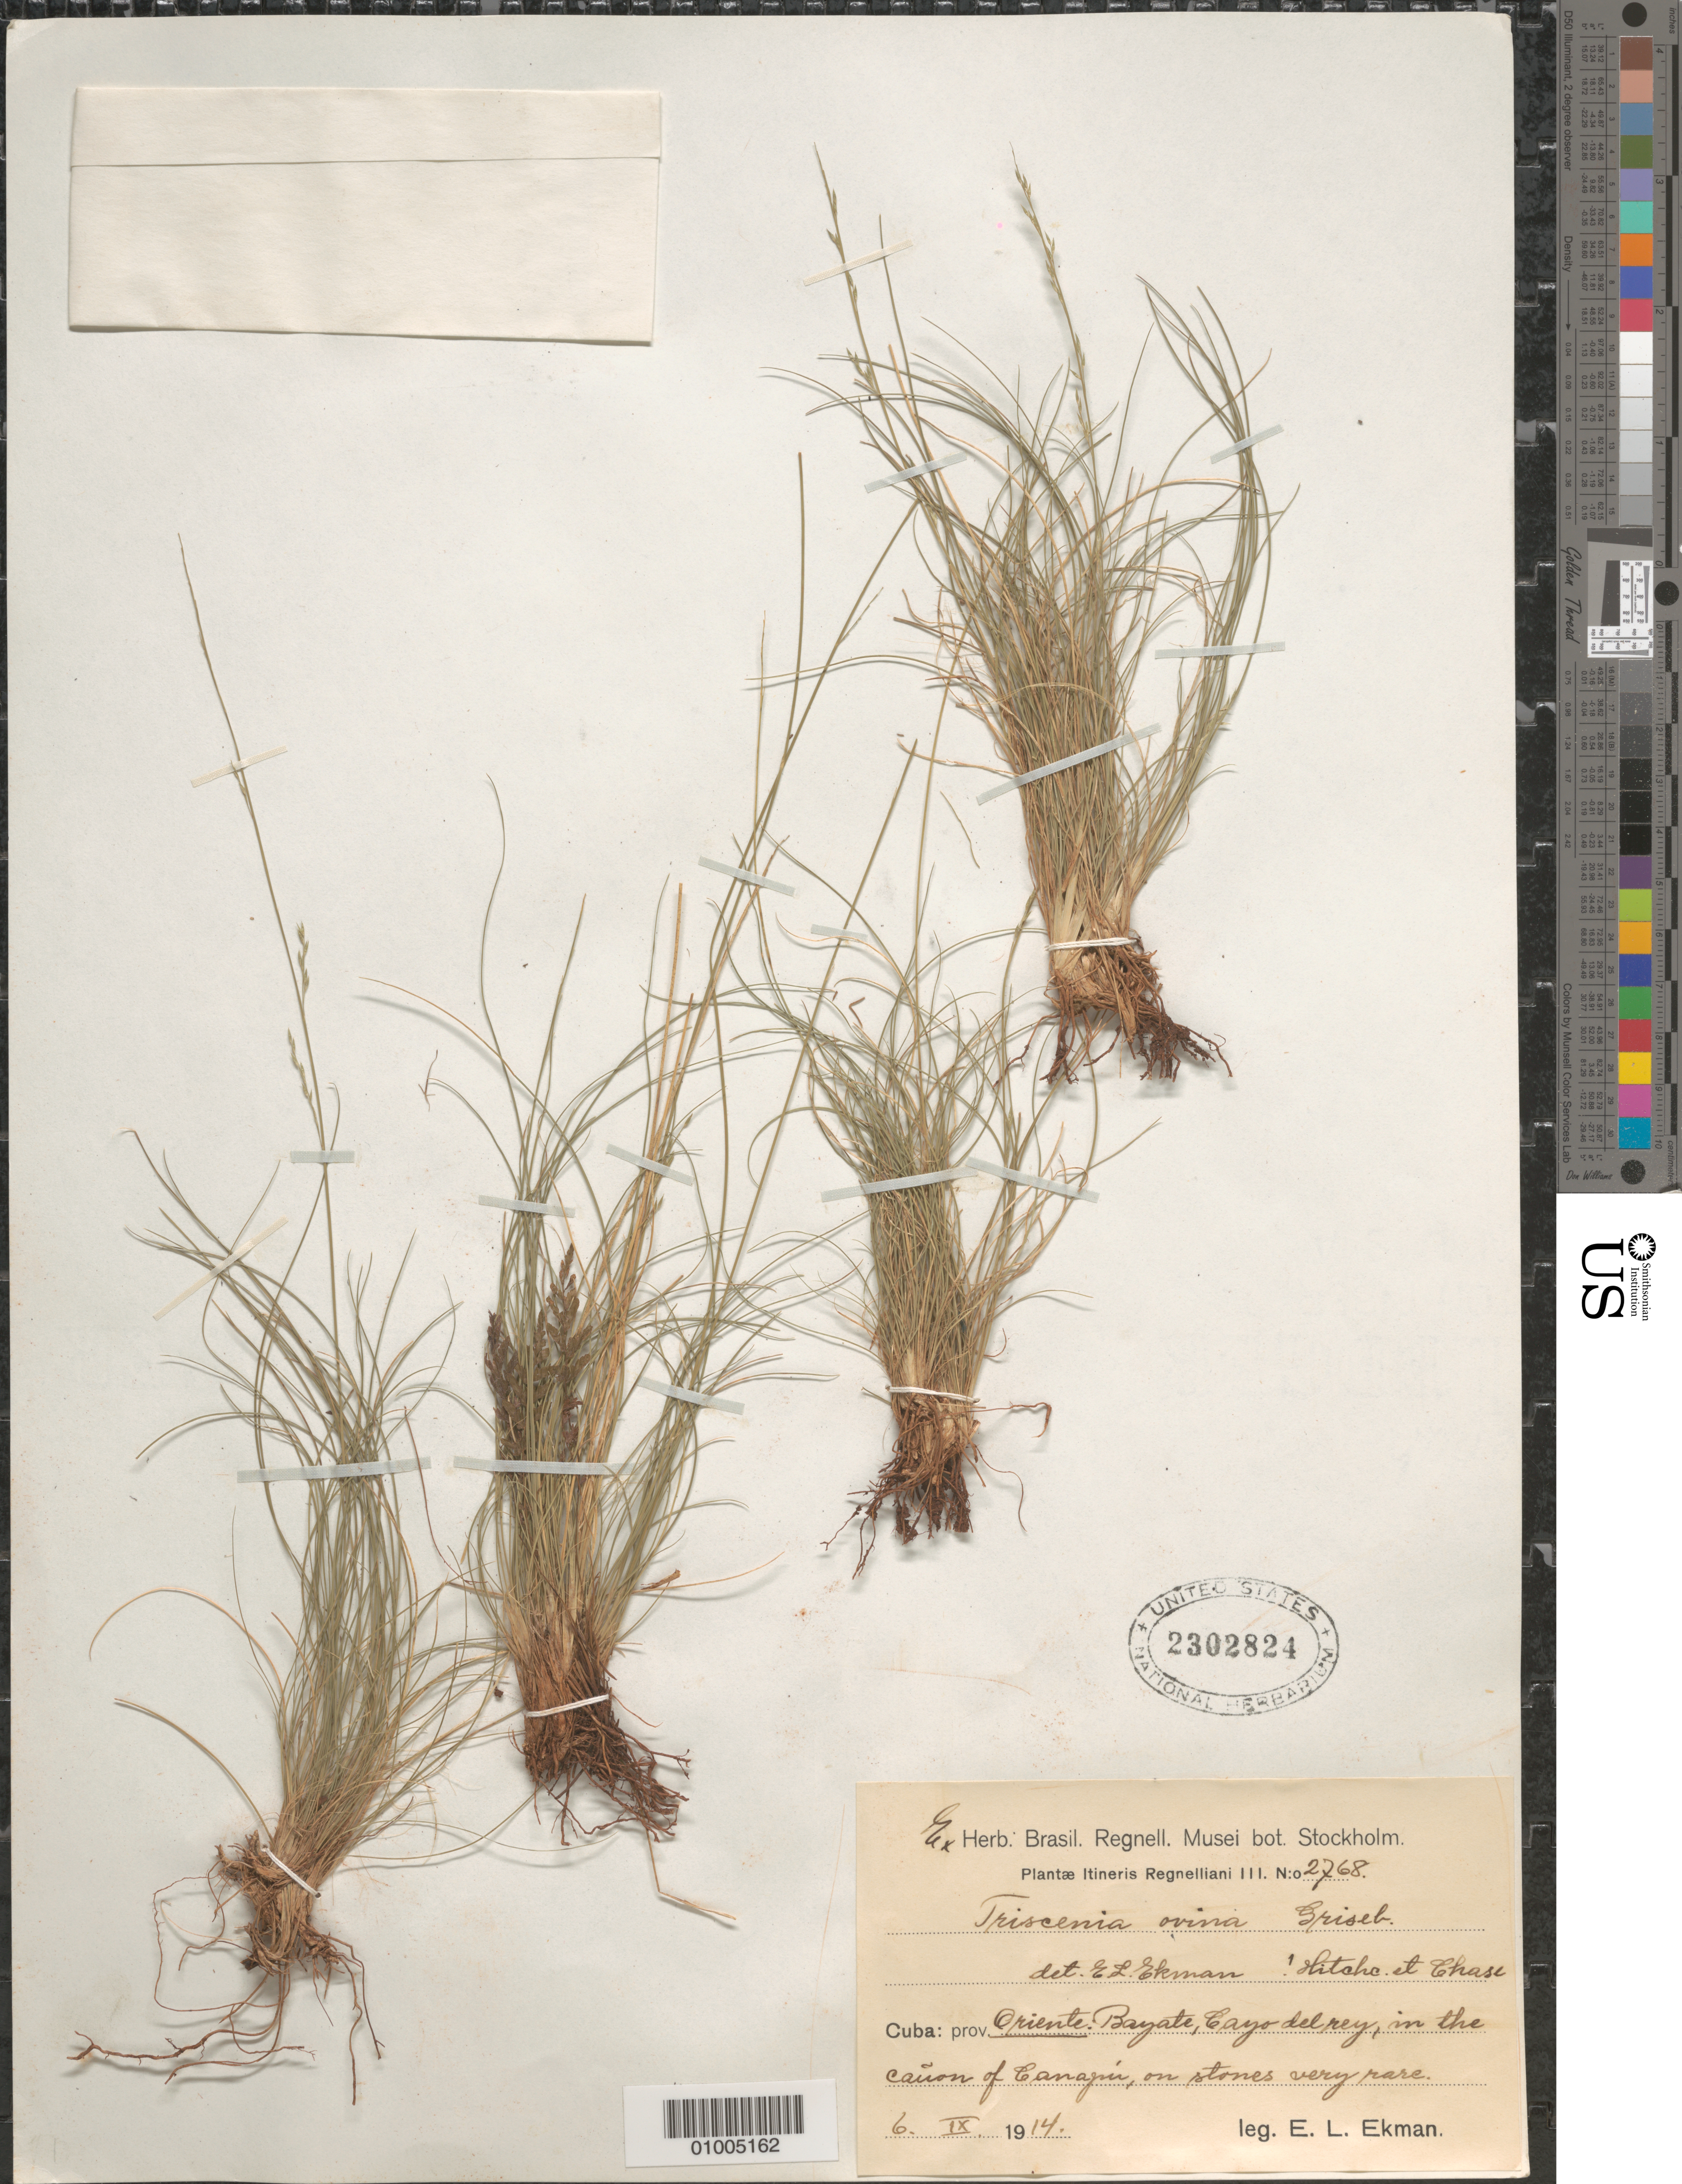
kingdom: Plantae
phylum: Tracheophyta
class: Liliopsida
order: Poales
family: Poaceae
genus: Triscenia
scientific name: Triscenia ovina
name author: Griseb.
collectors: E. L. Ekman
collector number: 2768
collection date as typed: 06 Sep 1914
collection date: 1914-09-06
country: Cuba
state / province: Oriente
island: Cuba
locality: Oriente, Bayate, Cayo delrey, in the Cauon of Canagui, on stones very rare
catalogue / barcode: US 2302824